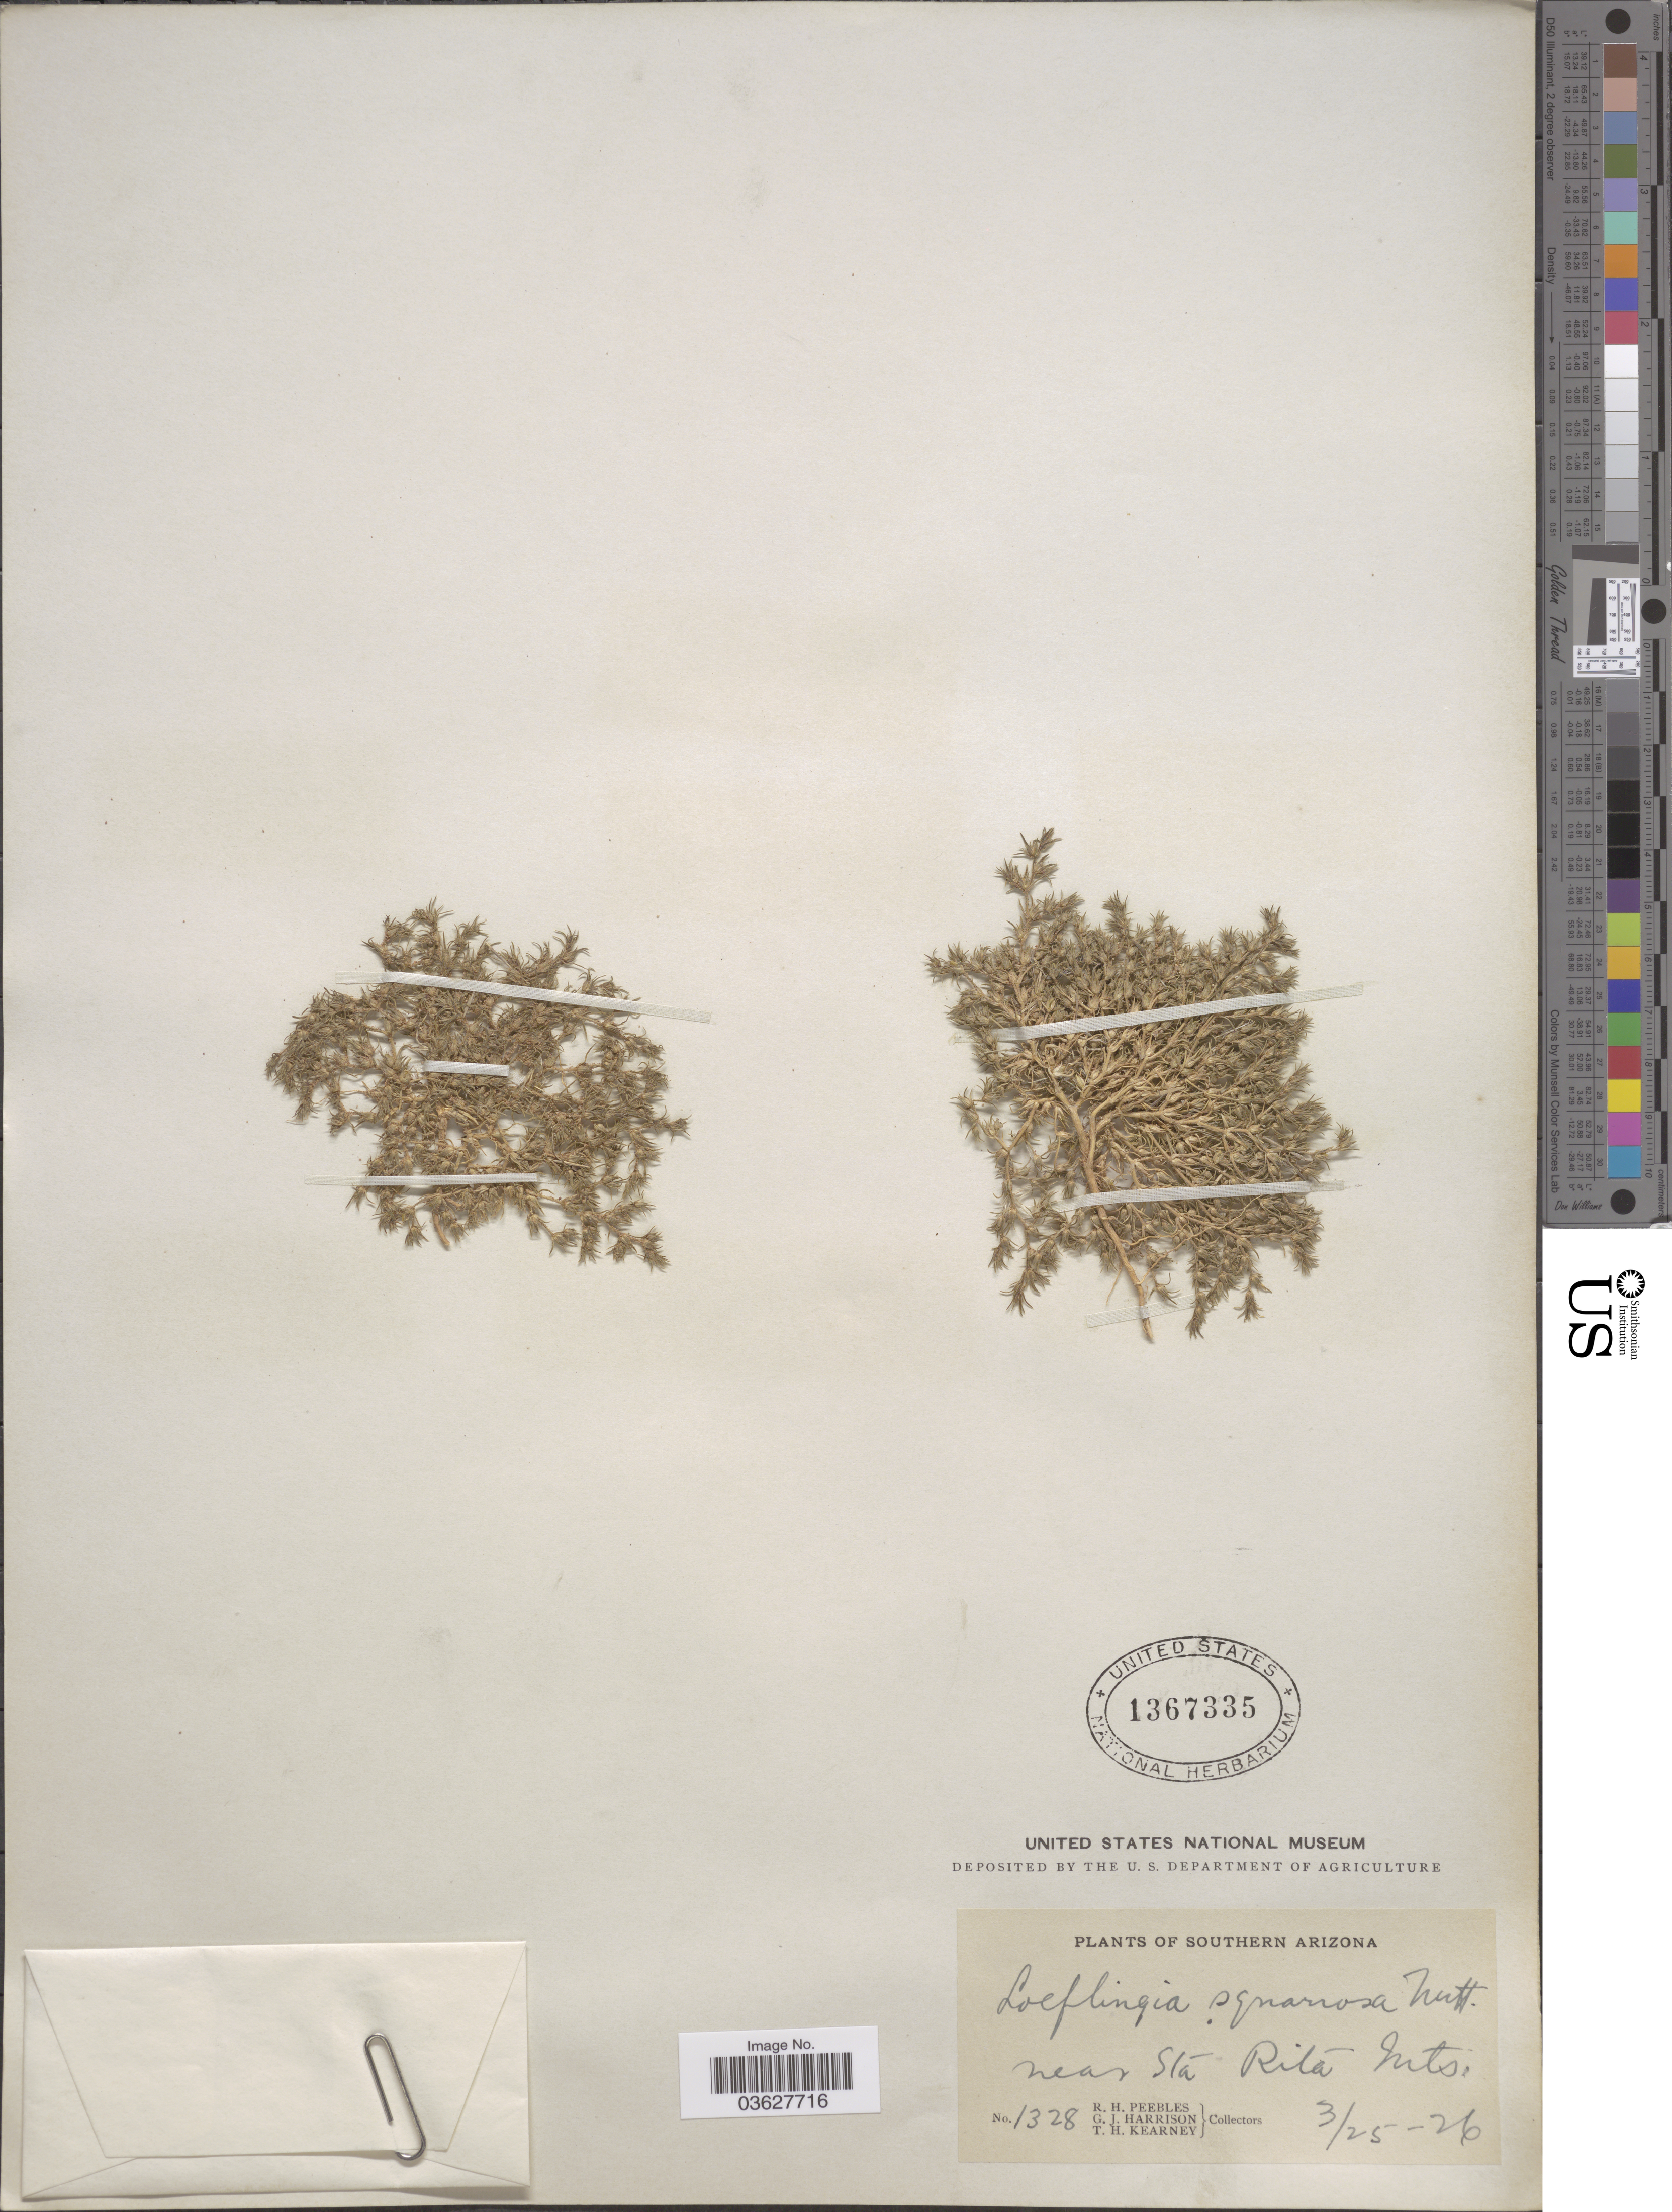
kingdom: Plantae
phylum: Tracheophyta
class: Magnoliopsida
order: Caryophyllales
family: Caryophyllaceae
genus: Loeflingia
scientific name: Loeflingia squarrosa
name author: Nutt.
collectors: R. H. Peebles, G. J. Harrison & T. H. Kearney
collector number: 1328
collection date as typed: Transcribed d/m/y: 25/3/26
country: United States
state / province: Arizona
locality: Southern Arizona. Near Sta Rita Mts.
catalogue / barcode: US 1367335